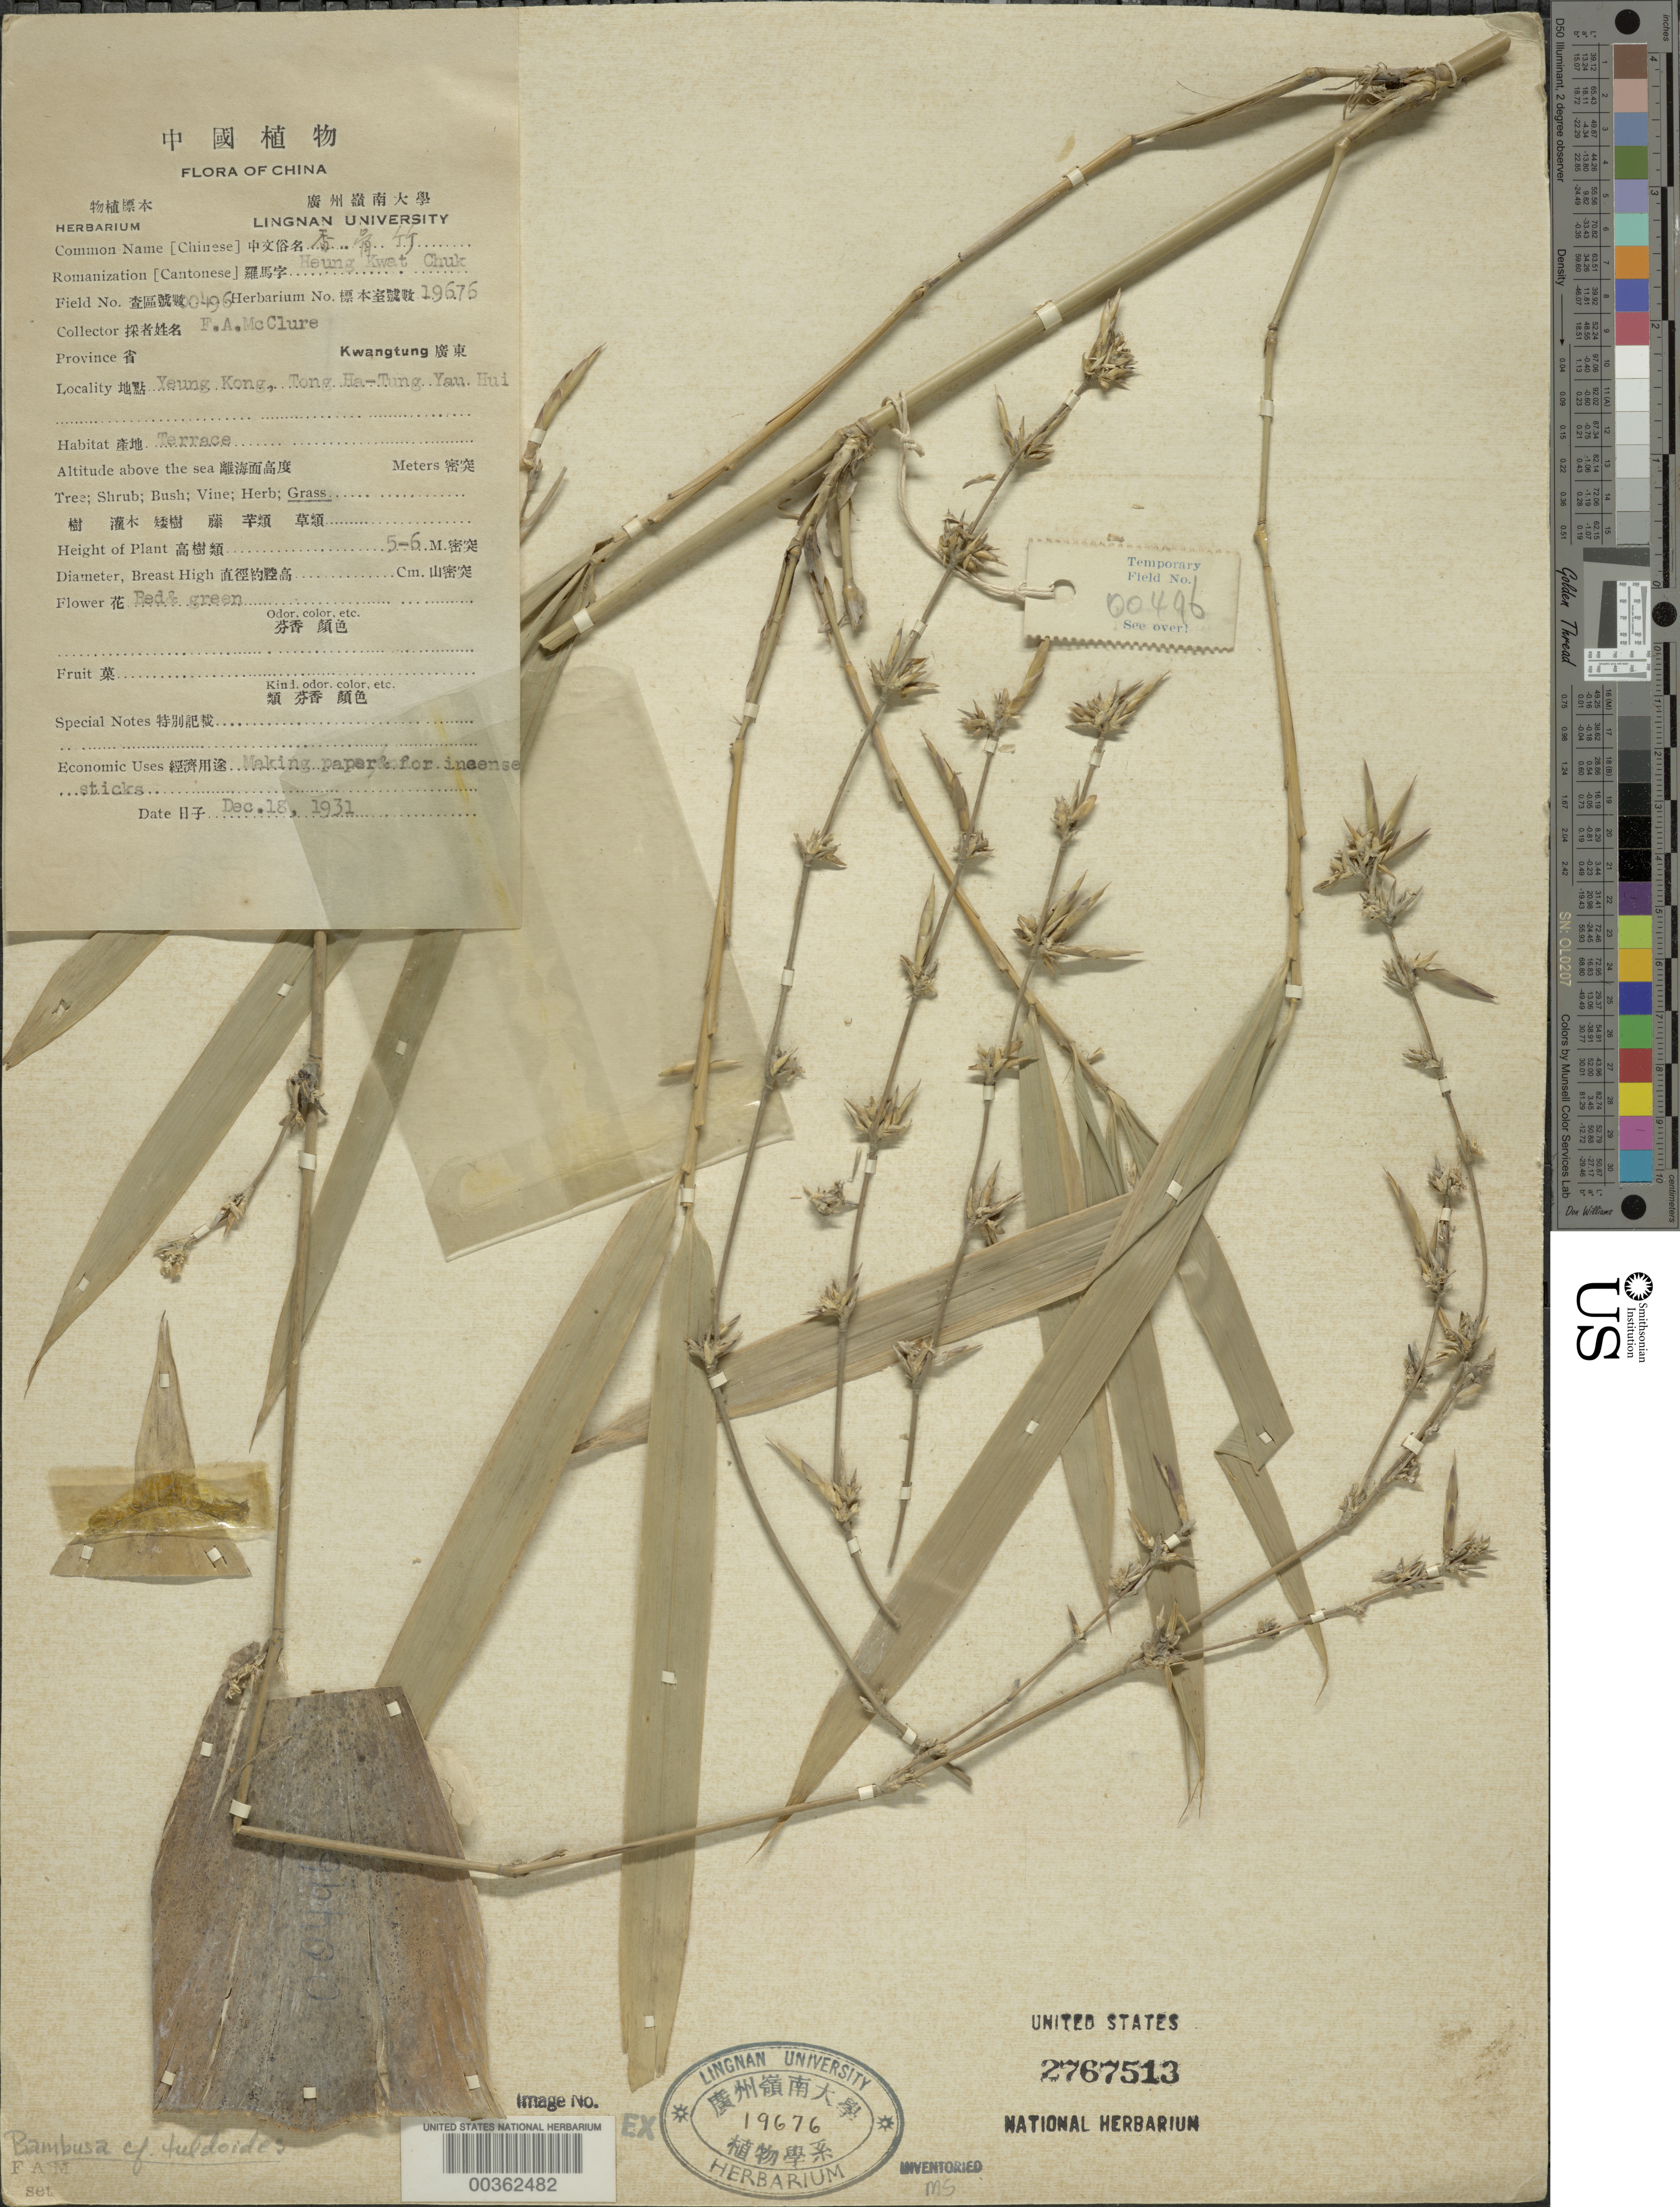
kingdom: Plantae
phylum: Tracheophyta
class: Liliopsida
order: Poales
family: Poaceae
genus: Bambusa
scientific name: Bambusa tuldoides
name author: Munro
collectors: F. A. McClure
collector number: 496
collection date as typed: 18 Dec 1931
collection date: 1931-12-18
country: China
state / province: Guangdong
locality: Yeung kong, tong ha-tung yau hui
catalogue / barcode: US 2767513